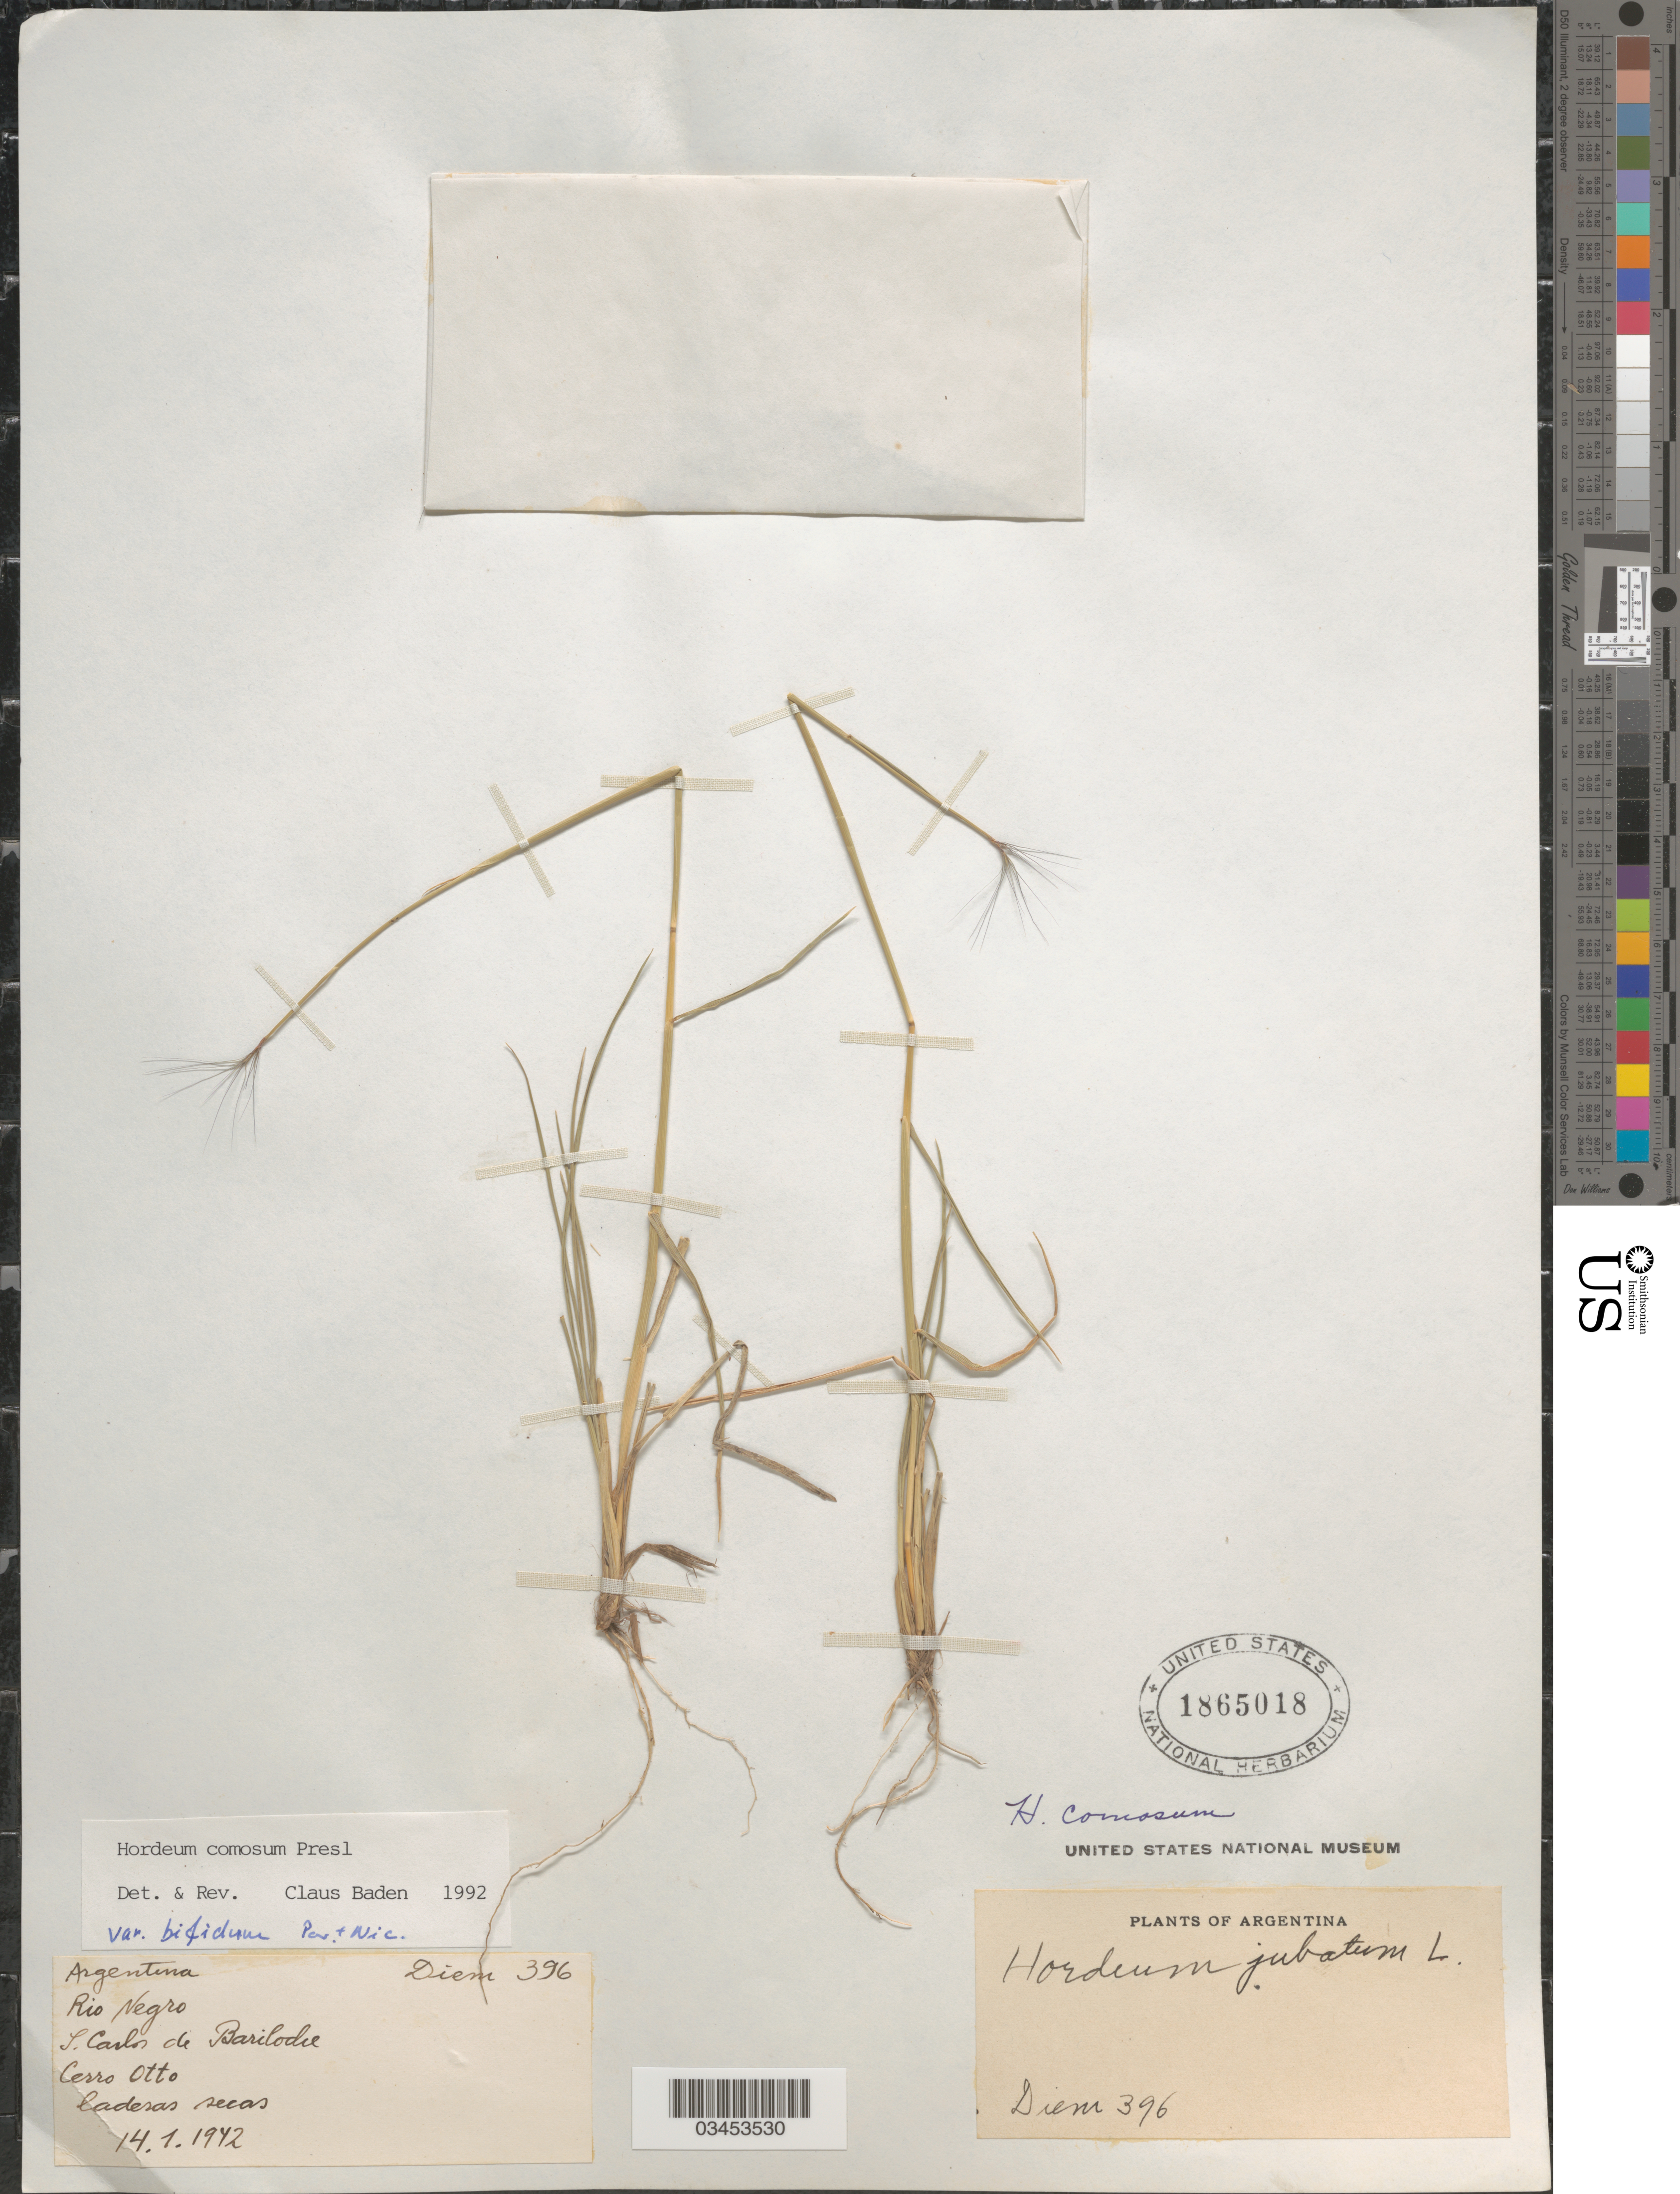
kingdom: Plantae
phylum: Tracheophyta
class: Liliopsida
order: Poales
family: Poaceae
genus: Hordeum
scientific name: Hordeum comosum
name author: J. Presl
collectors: Diem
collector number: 396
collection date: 1972-01-14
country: Argentina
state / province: Rio Negro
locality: S. Carlos de Barilodie. Cerro Otto.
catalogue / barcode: US 1865018